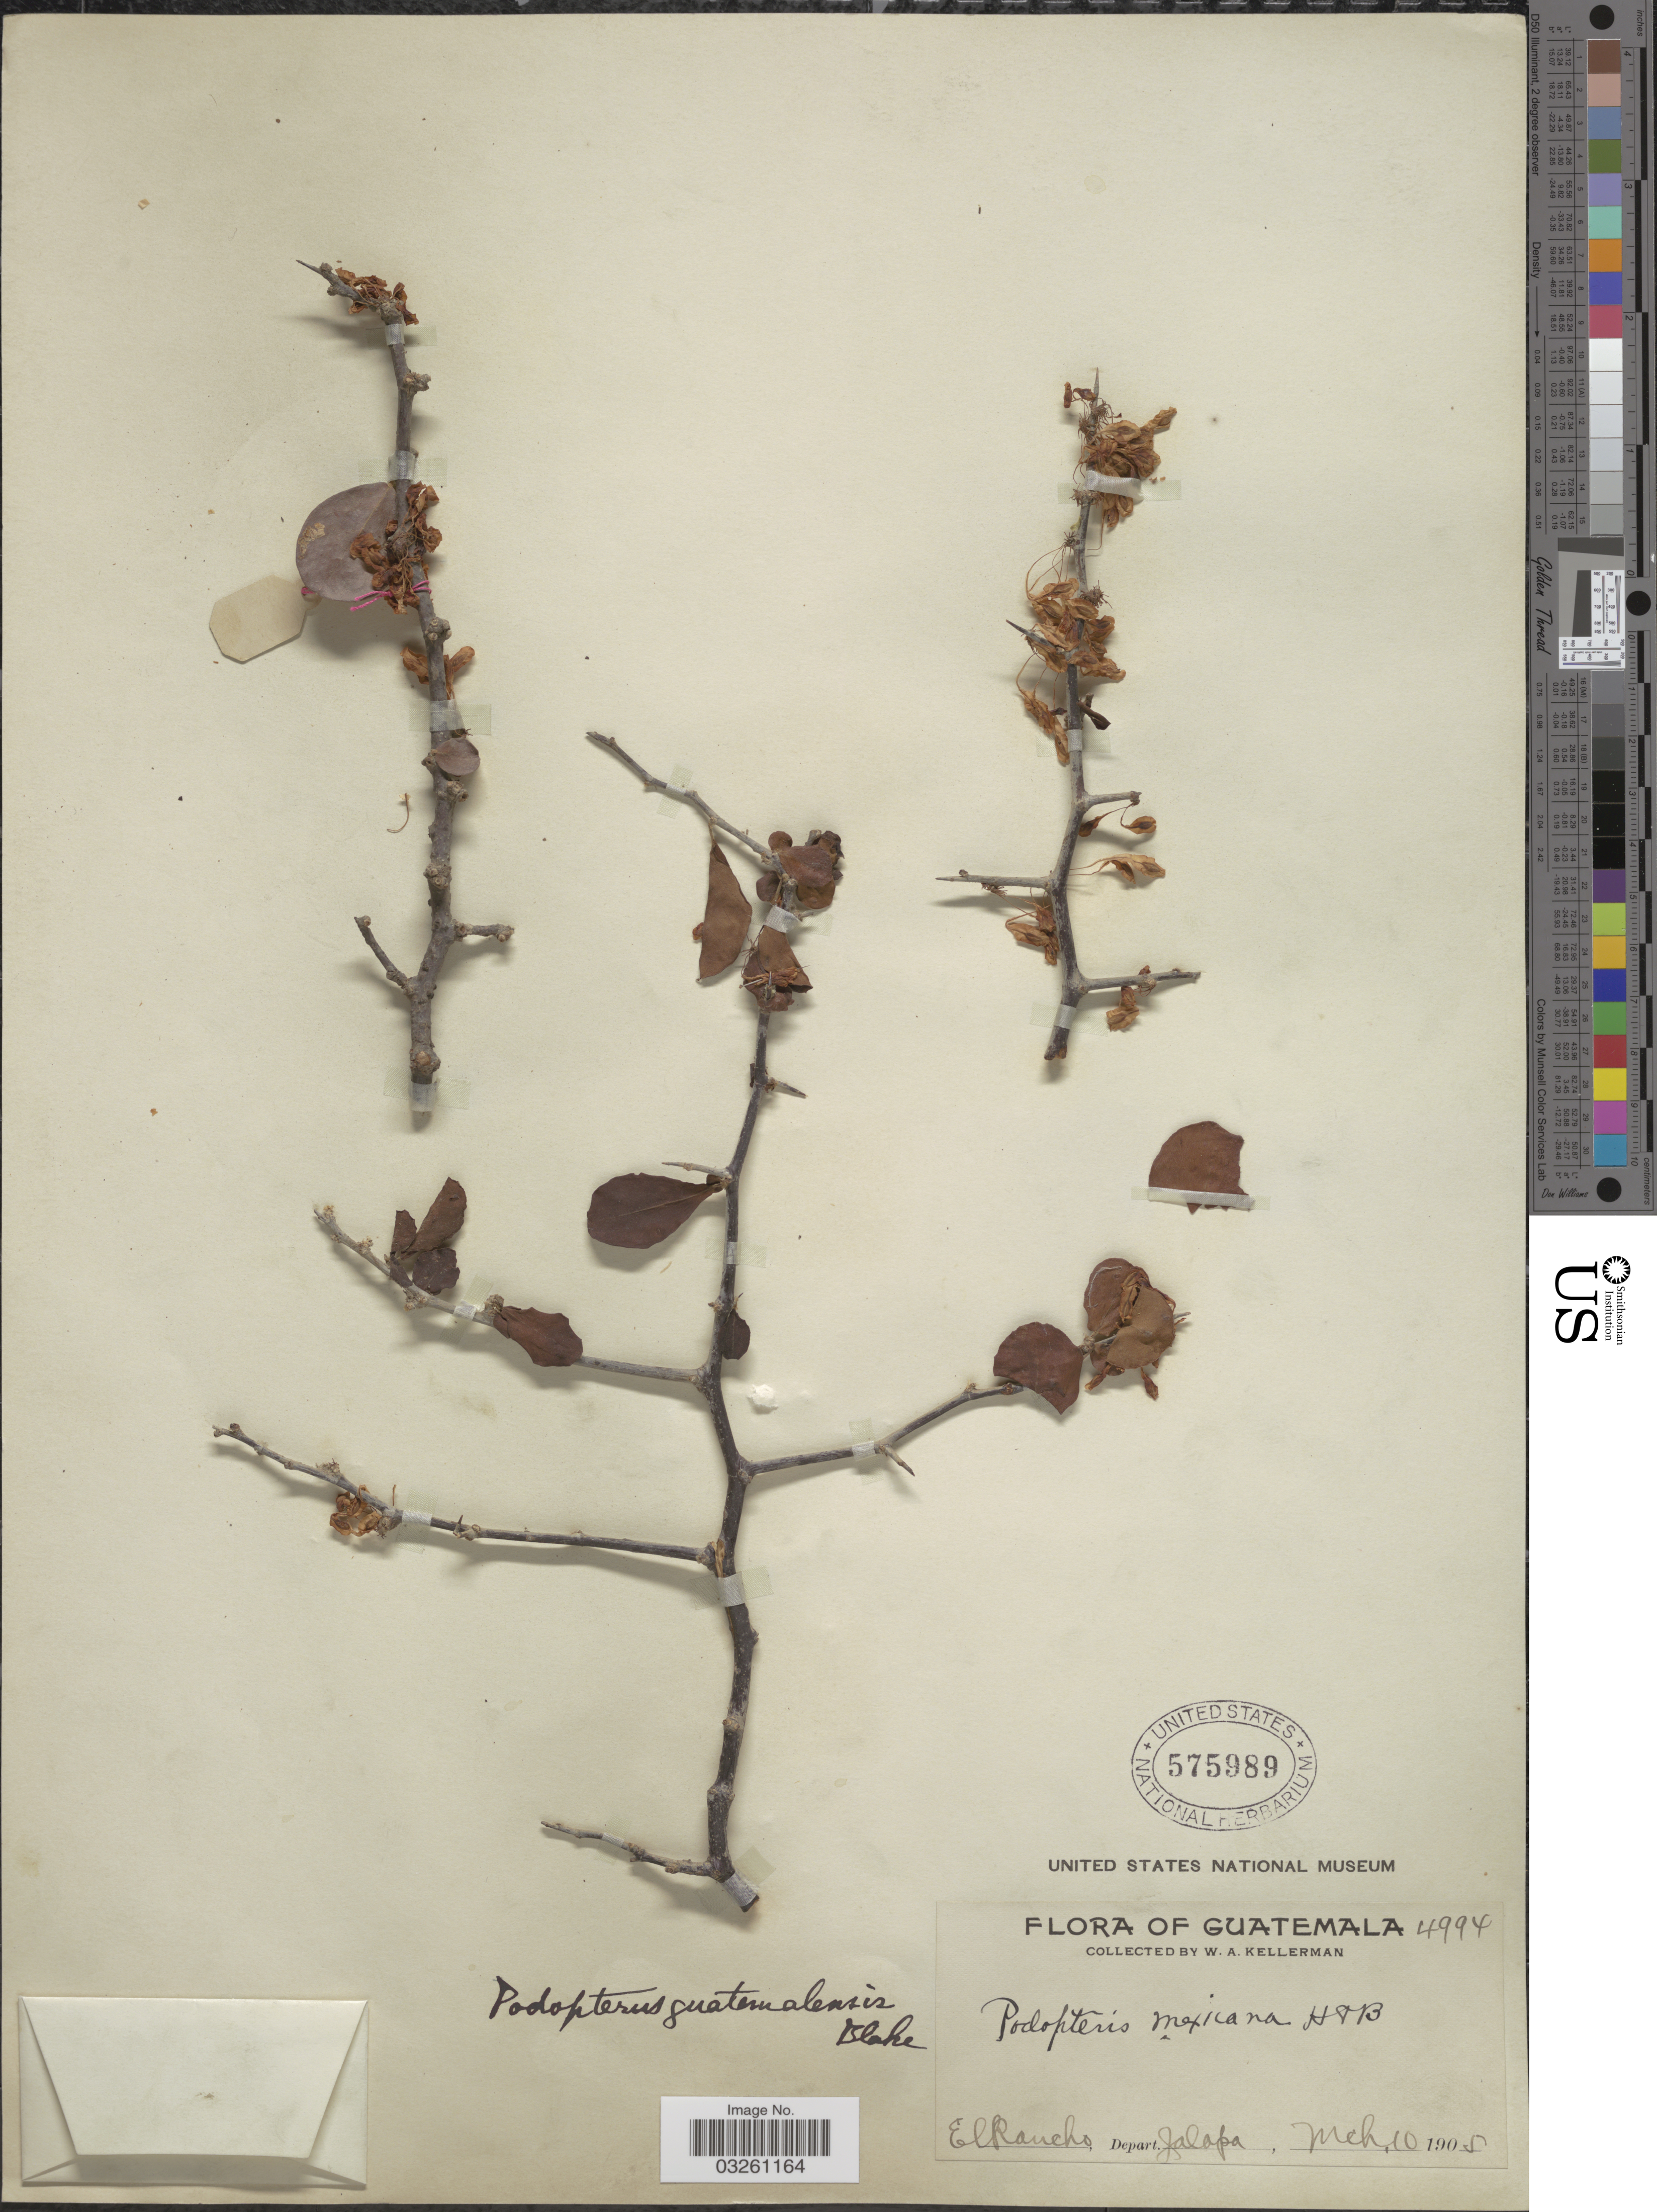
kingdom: Plantae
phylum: Tracheophyta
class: Magnoliopsida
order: Caryophyllales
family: Polygonaceae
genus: Podopterus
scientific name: Podopterus guatemalensis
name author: S.F. Blake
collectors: W. Kellerman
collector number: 4994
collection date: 1905-03-10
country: Guatemala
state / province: Jalapa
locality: El Rancho. Depart. Jalapa.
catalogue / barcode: US 575989